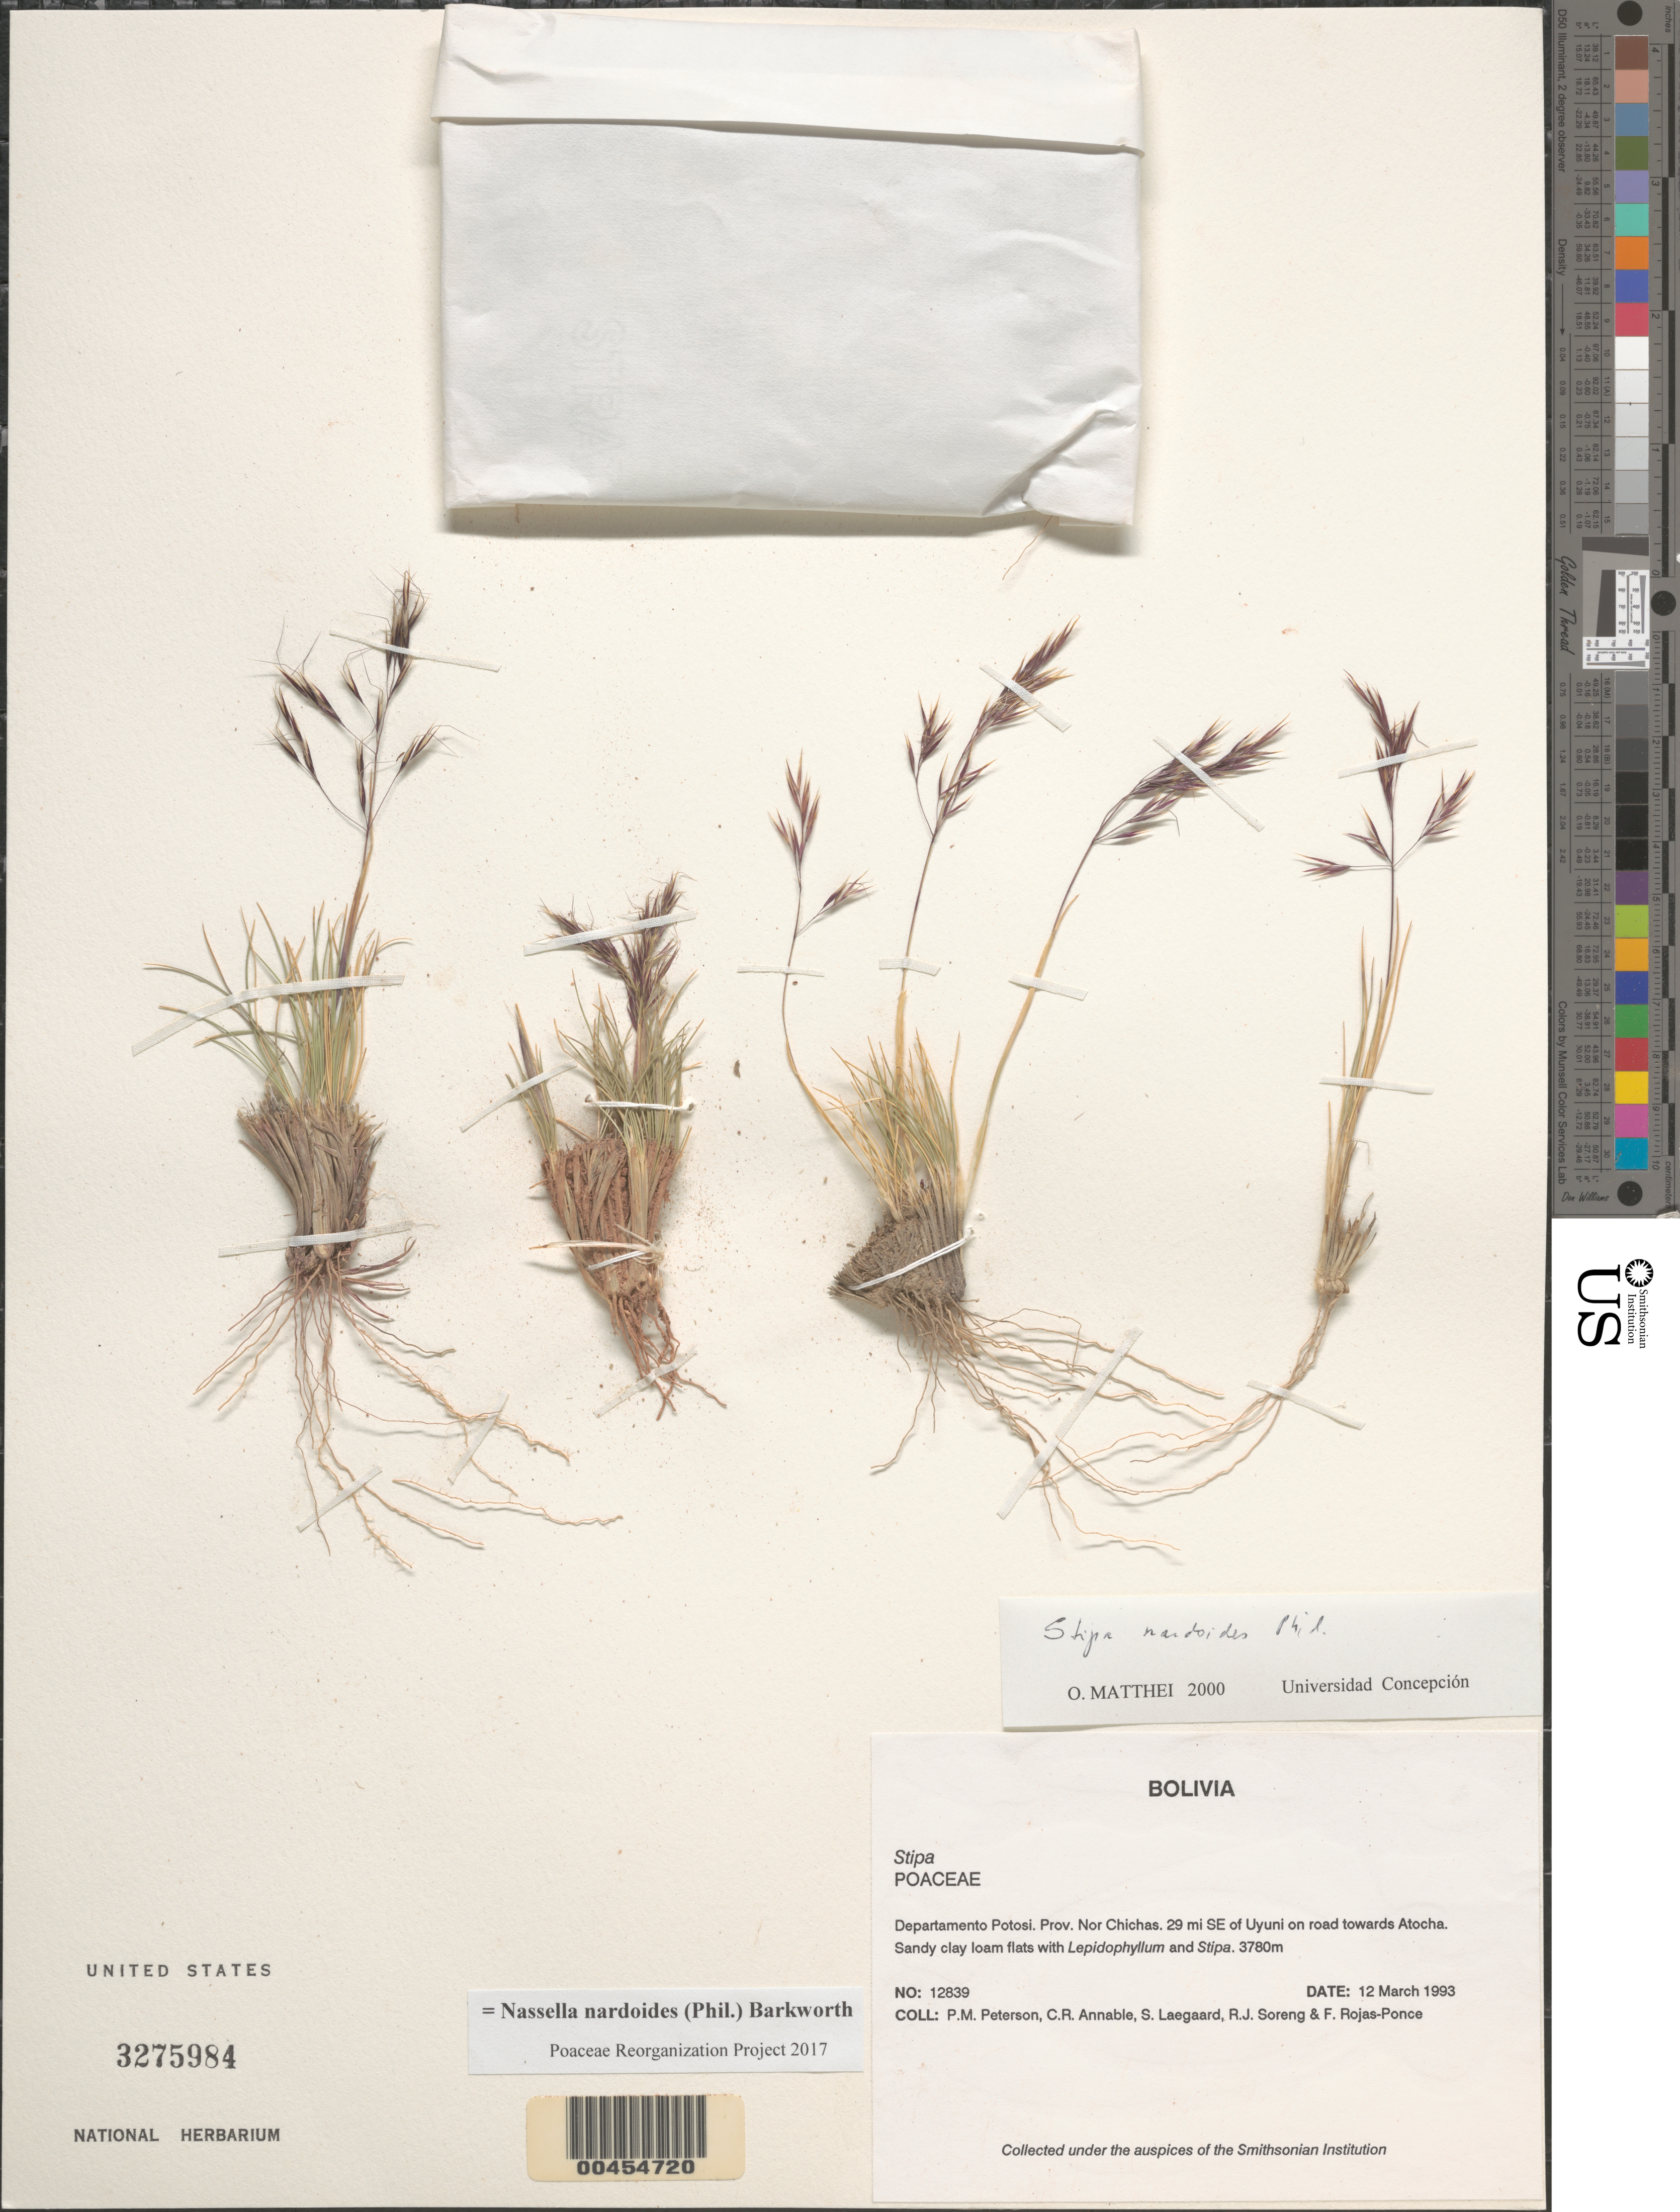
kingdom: Plantae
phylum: Tracheophyta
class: Liliopsida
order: Poales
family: Poaceae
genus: Nassella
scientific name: Nassella nardoides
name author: (Phil.) Barkworth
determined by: Poaceae Reorganization Project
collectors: P. M. Peterson, C. R. Annable, S. Lægaard, R. J. Soreng & F. Rojas-Ponce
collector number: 12839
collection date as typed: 12 Mar 1993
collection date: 1993-03-12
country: Bolivia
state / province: Potosí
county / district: Nor Chichas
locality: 29 mi SE of Uyuni on road towards Atocha.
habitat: Sandy clay loam flats with Lepidophyllum and Stipa.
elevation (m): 3780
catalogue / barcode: US 3275984